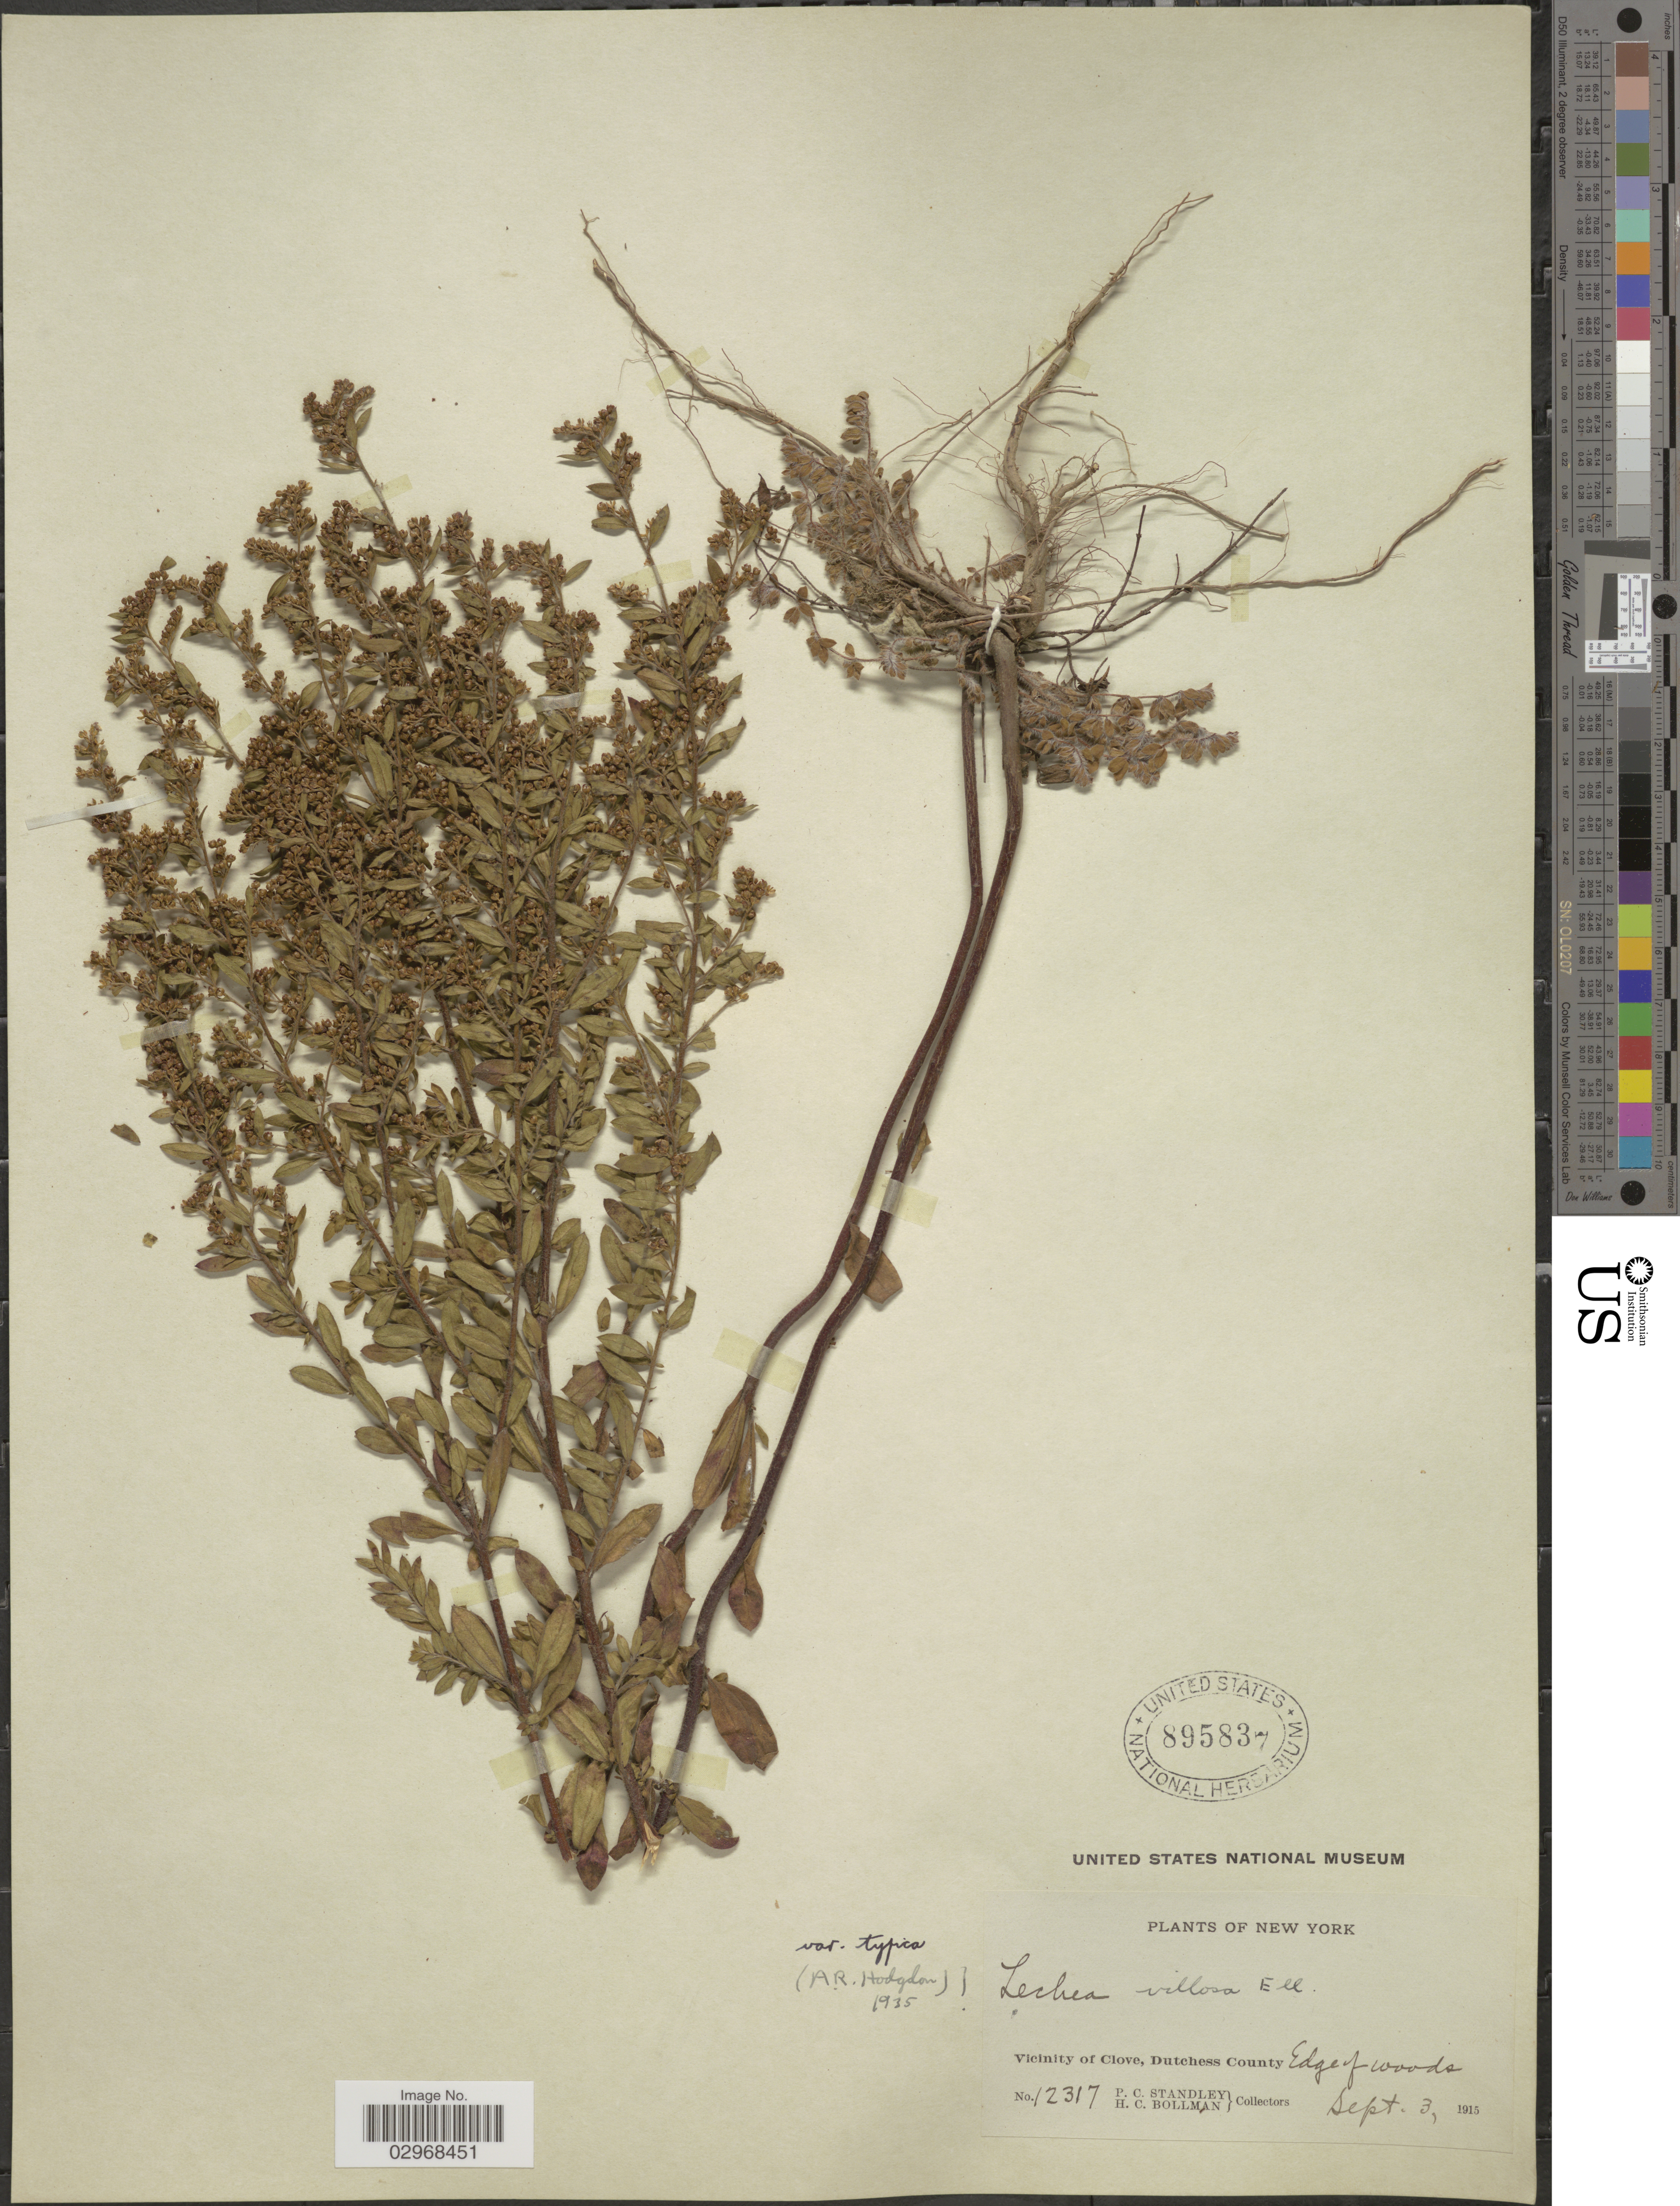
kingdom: Plantae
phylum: Tracheophyta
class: Magnoliopsida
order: Malvales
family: Cistaceae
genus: Lechea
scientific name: Lechea villosa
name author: Elliott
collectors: P. C. Standley & H. C. Bollman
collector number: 12317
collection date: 1915-09-03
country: United States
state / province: New York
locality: Vicinity of Clove, Dutchess County.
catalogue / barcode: US 895337